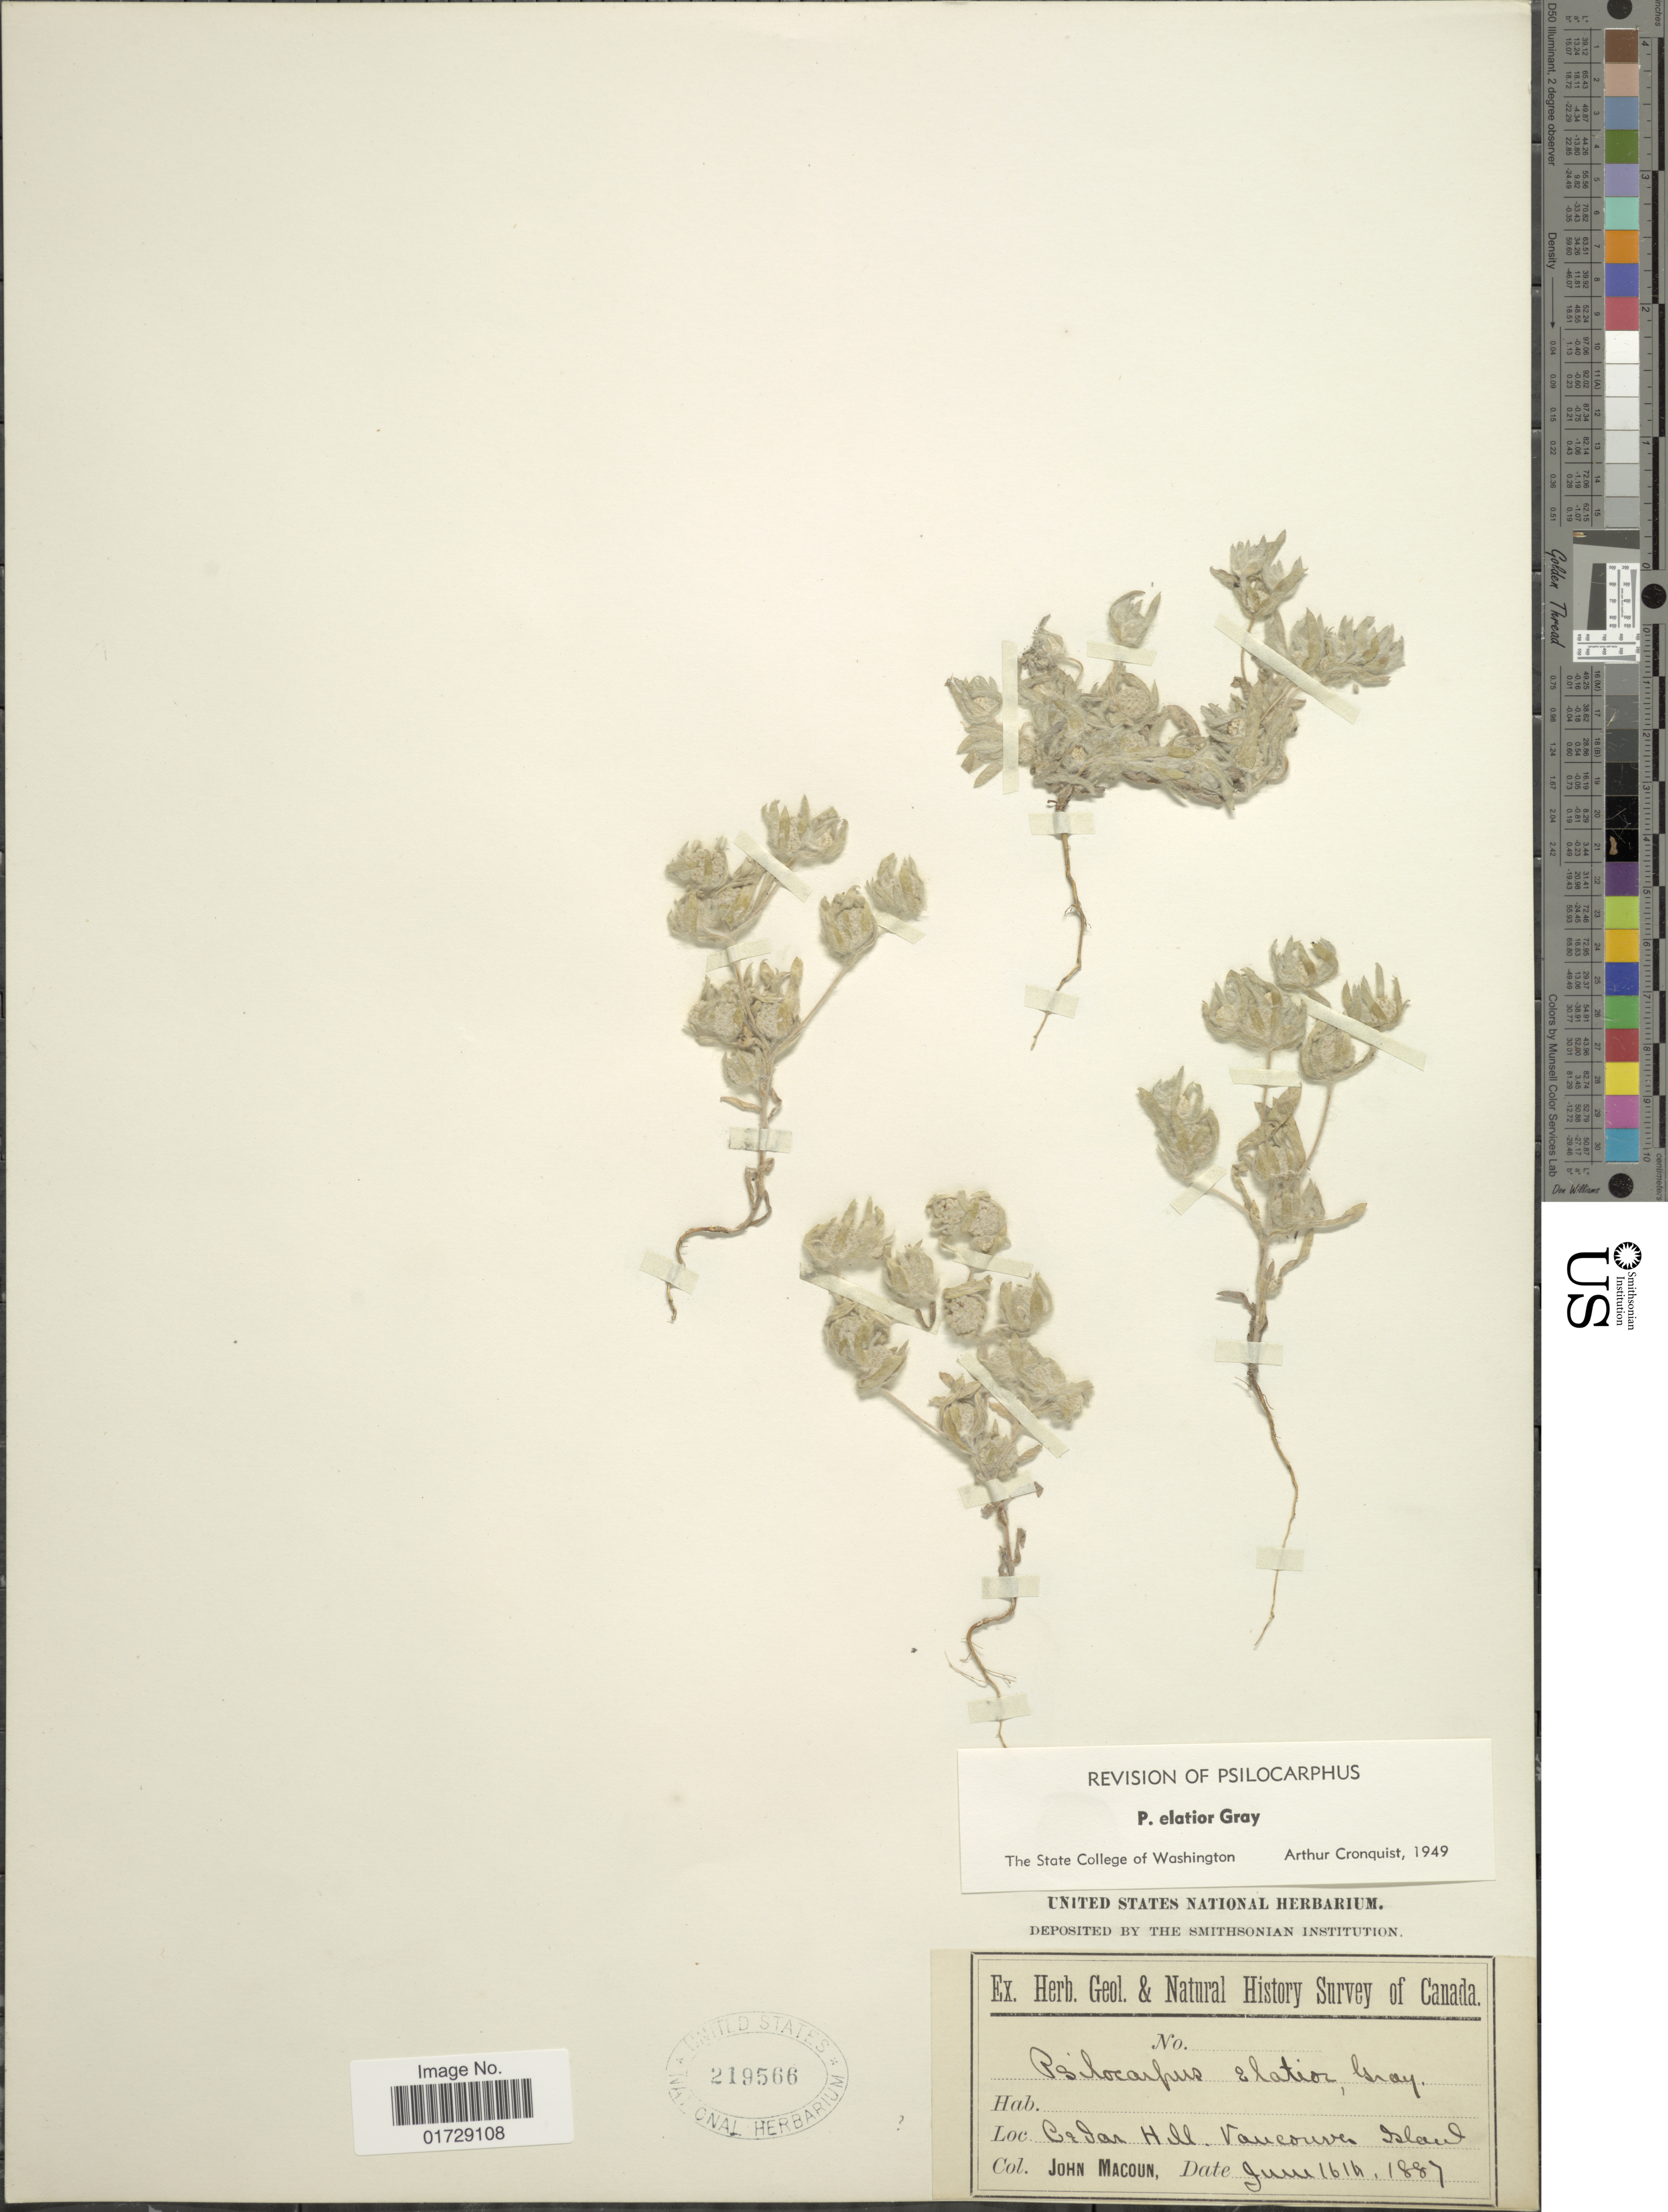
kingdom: Plantae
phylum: Tracheophyta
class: Magnoliopsida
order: Asterales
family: Asteraceae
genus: Psilocarphus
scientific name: Psilocarphus elatior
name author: (A. Gray) A. Gray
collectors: J. Macoun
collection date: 1887-06-16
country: Canada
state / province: British Columbia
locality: Cedar Hill, Vancouver Island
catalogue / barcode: US 219566